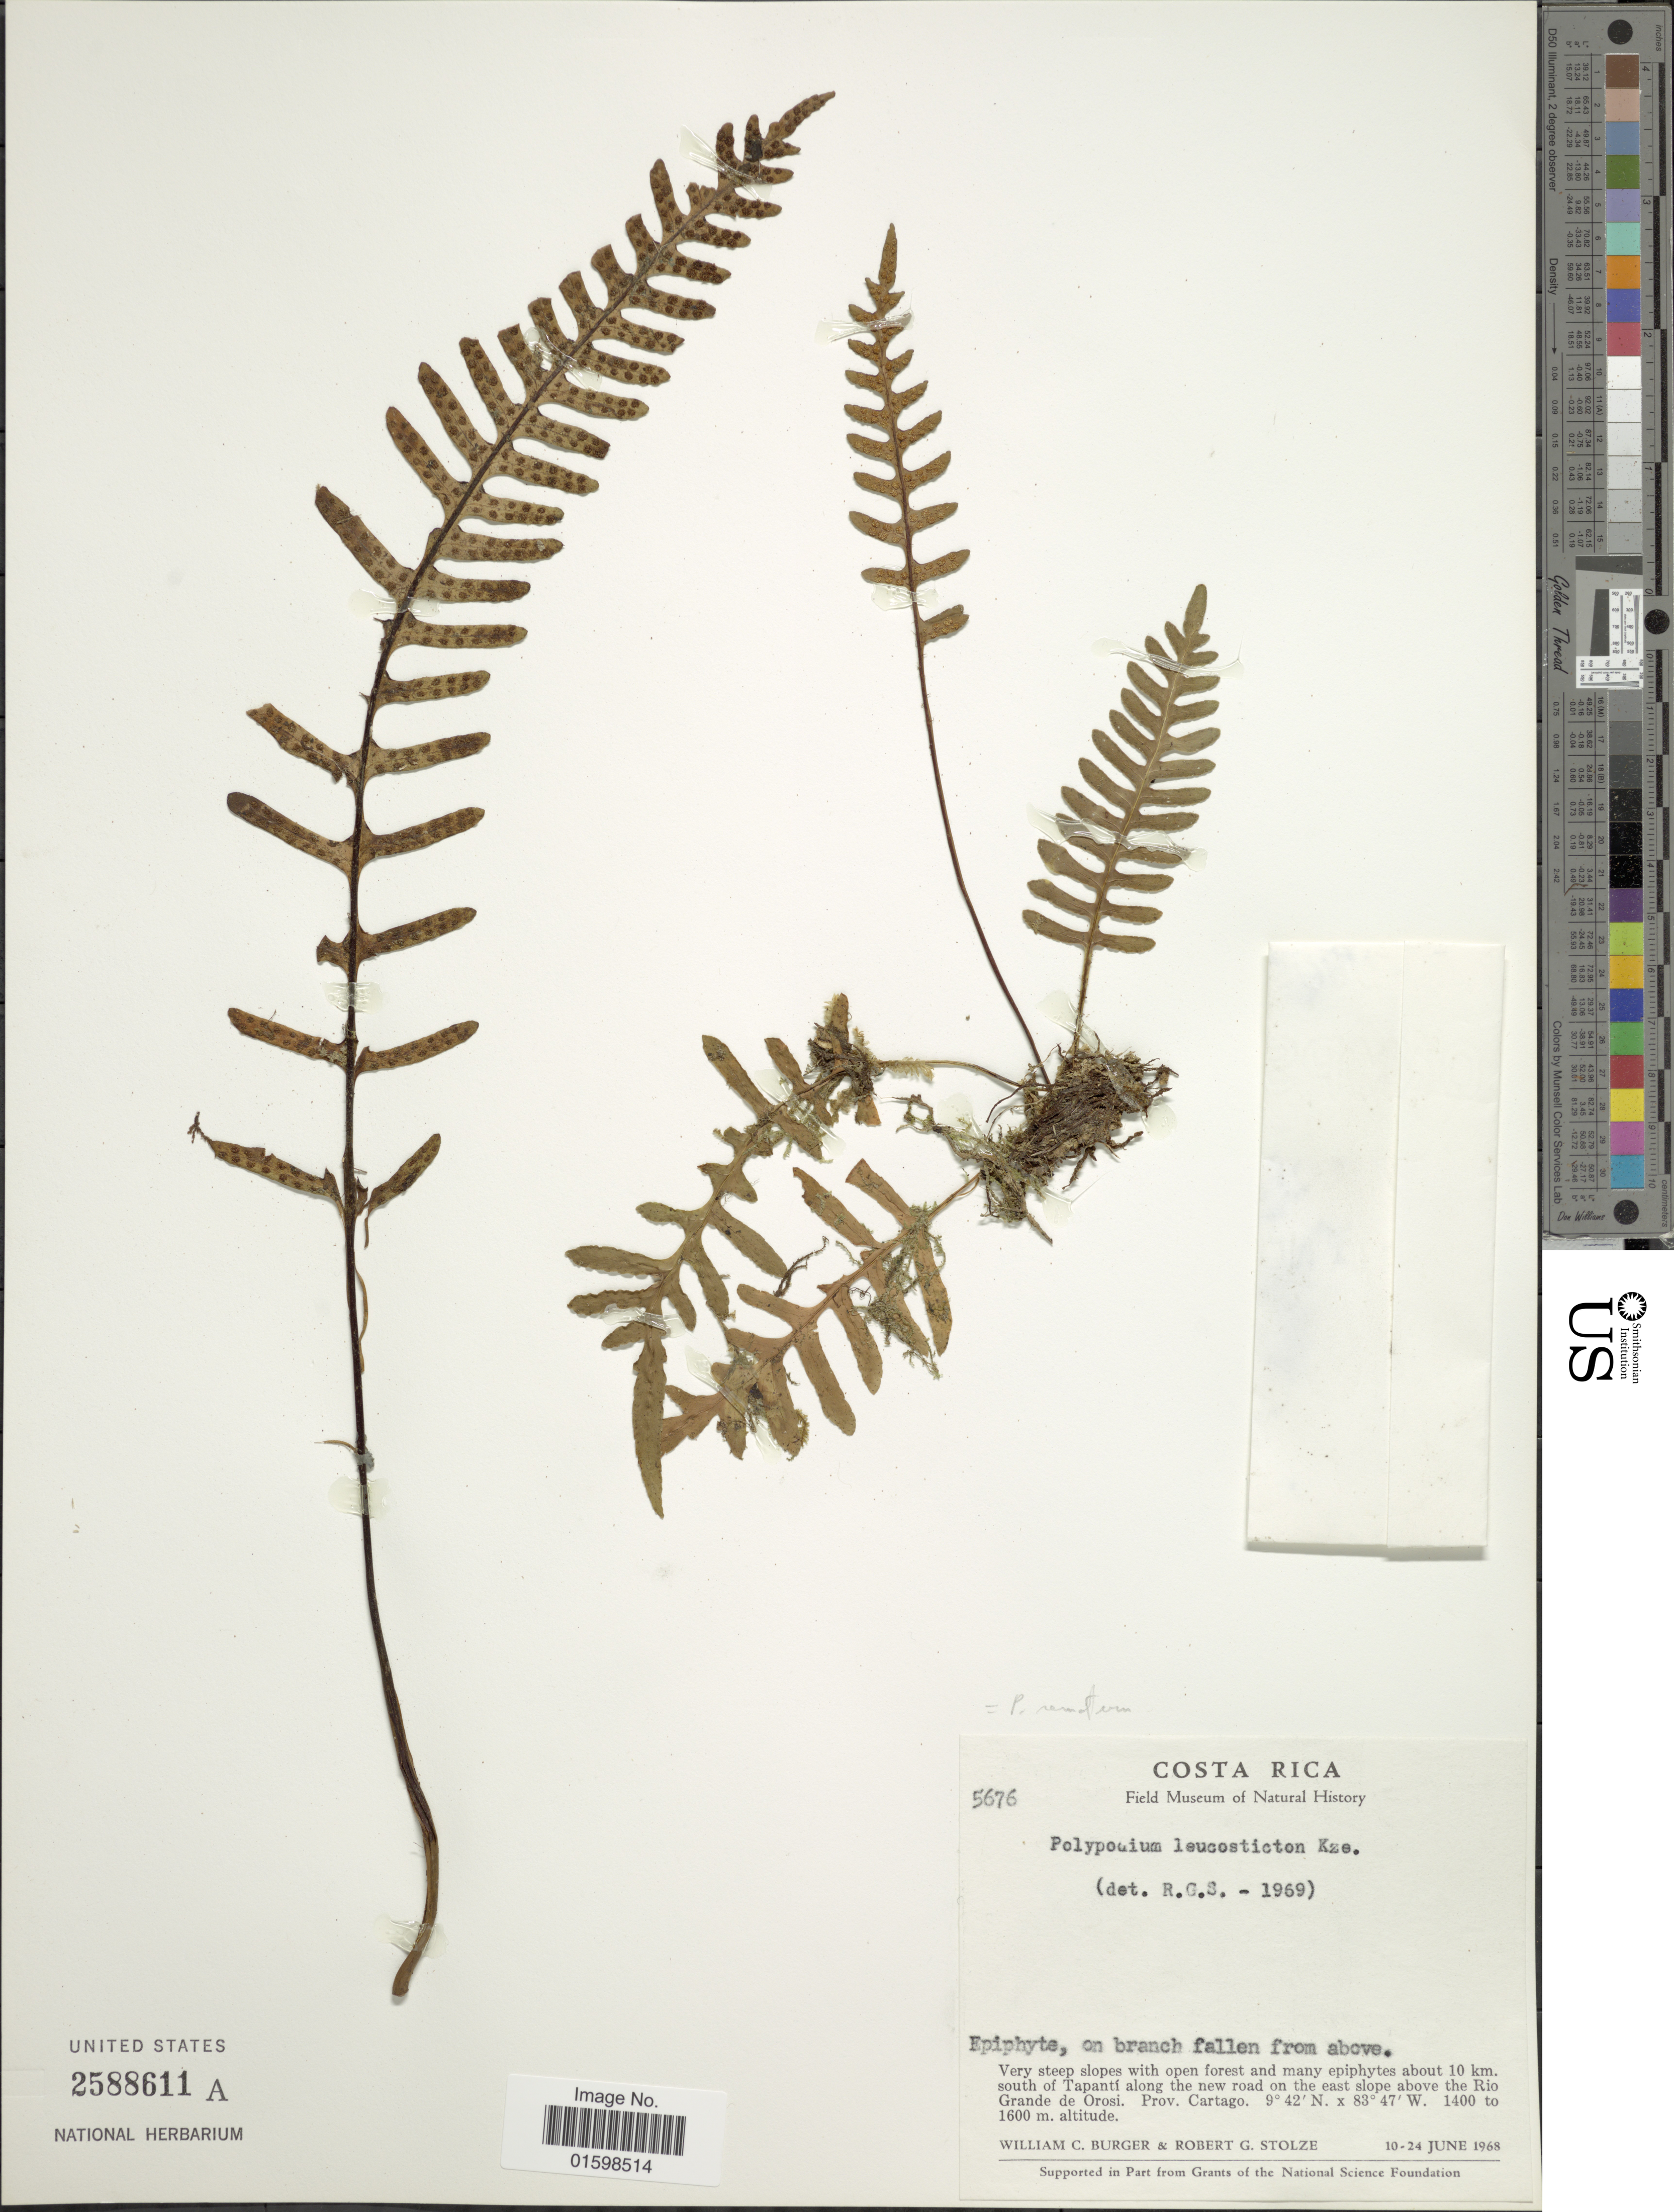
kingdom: Plantae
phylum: Tracheophyta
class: Polypodiopsida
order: Polypodiales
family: Polypodiaceae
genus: Pleopeltis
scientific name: Pleopeltis remota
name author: (Desv.) A.R. Sm.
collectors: W. Burger & R. G. Stolze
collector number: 5676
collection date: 1968-06-10/1968-06-24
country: Costa Rica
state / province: Cartago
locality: Very steep slopes with open forest and many epiphytes about 10 km. south of Tapantí along the new road on the east slope above the Rio Grande de Orosi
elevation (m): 1400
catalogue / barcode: US 2588611A